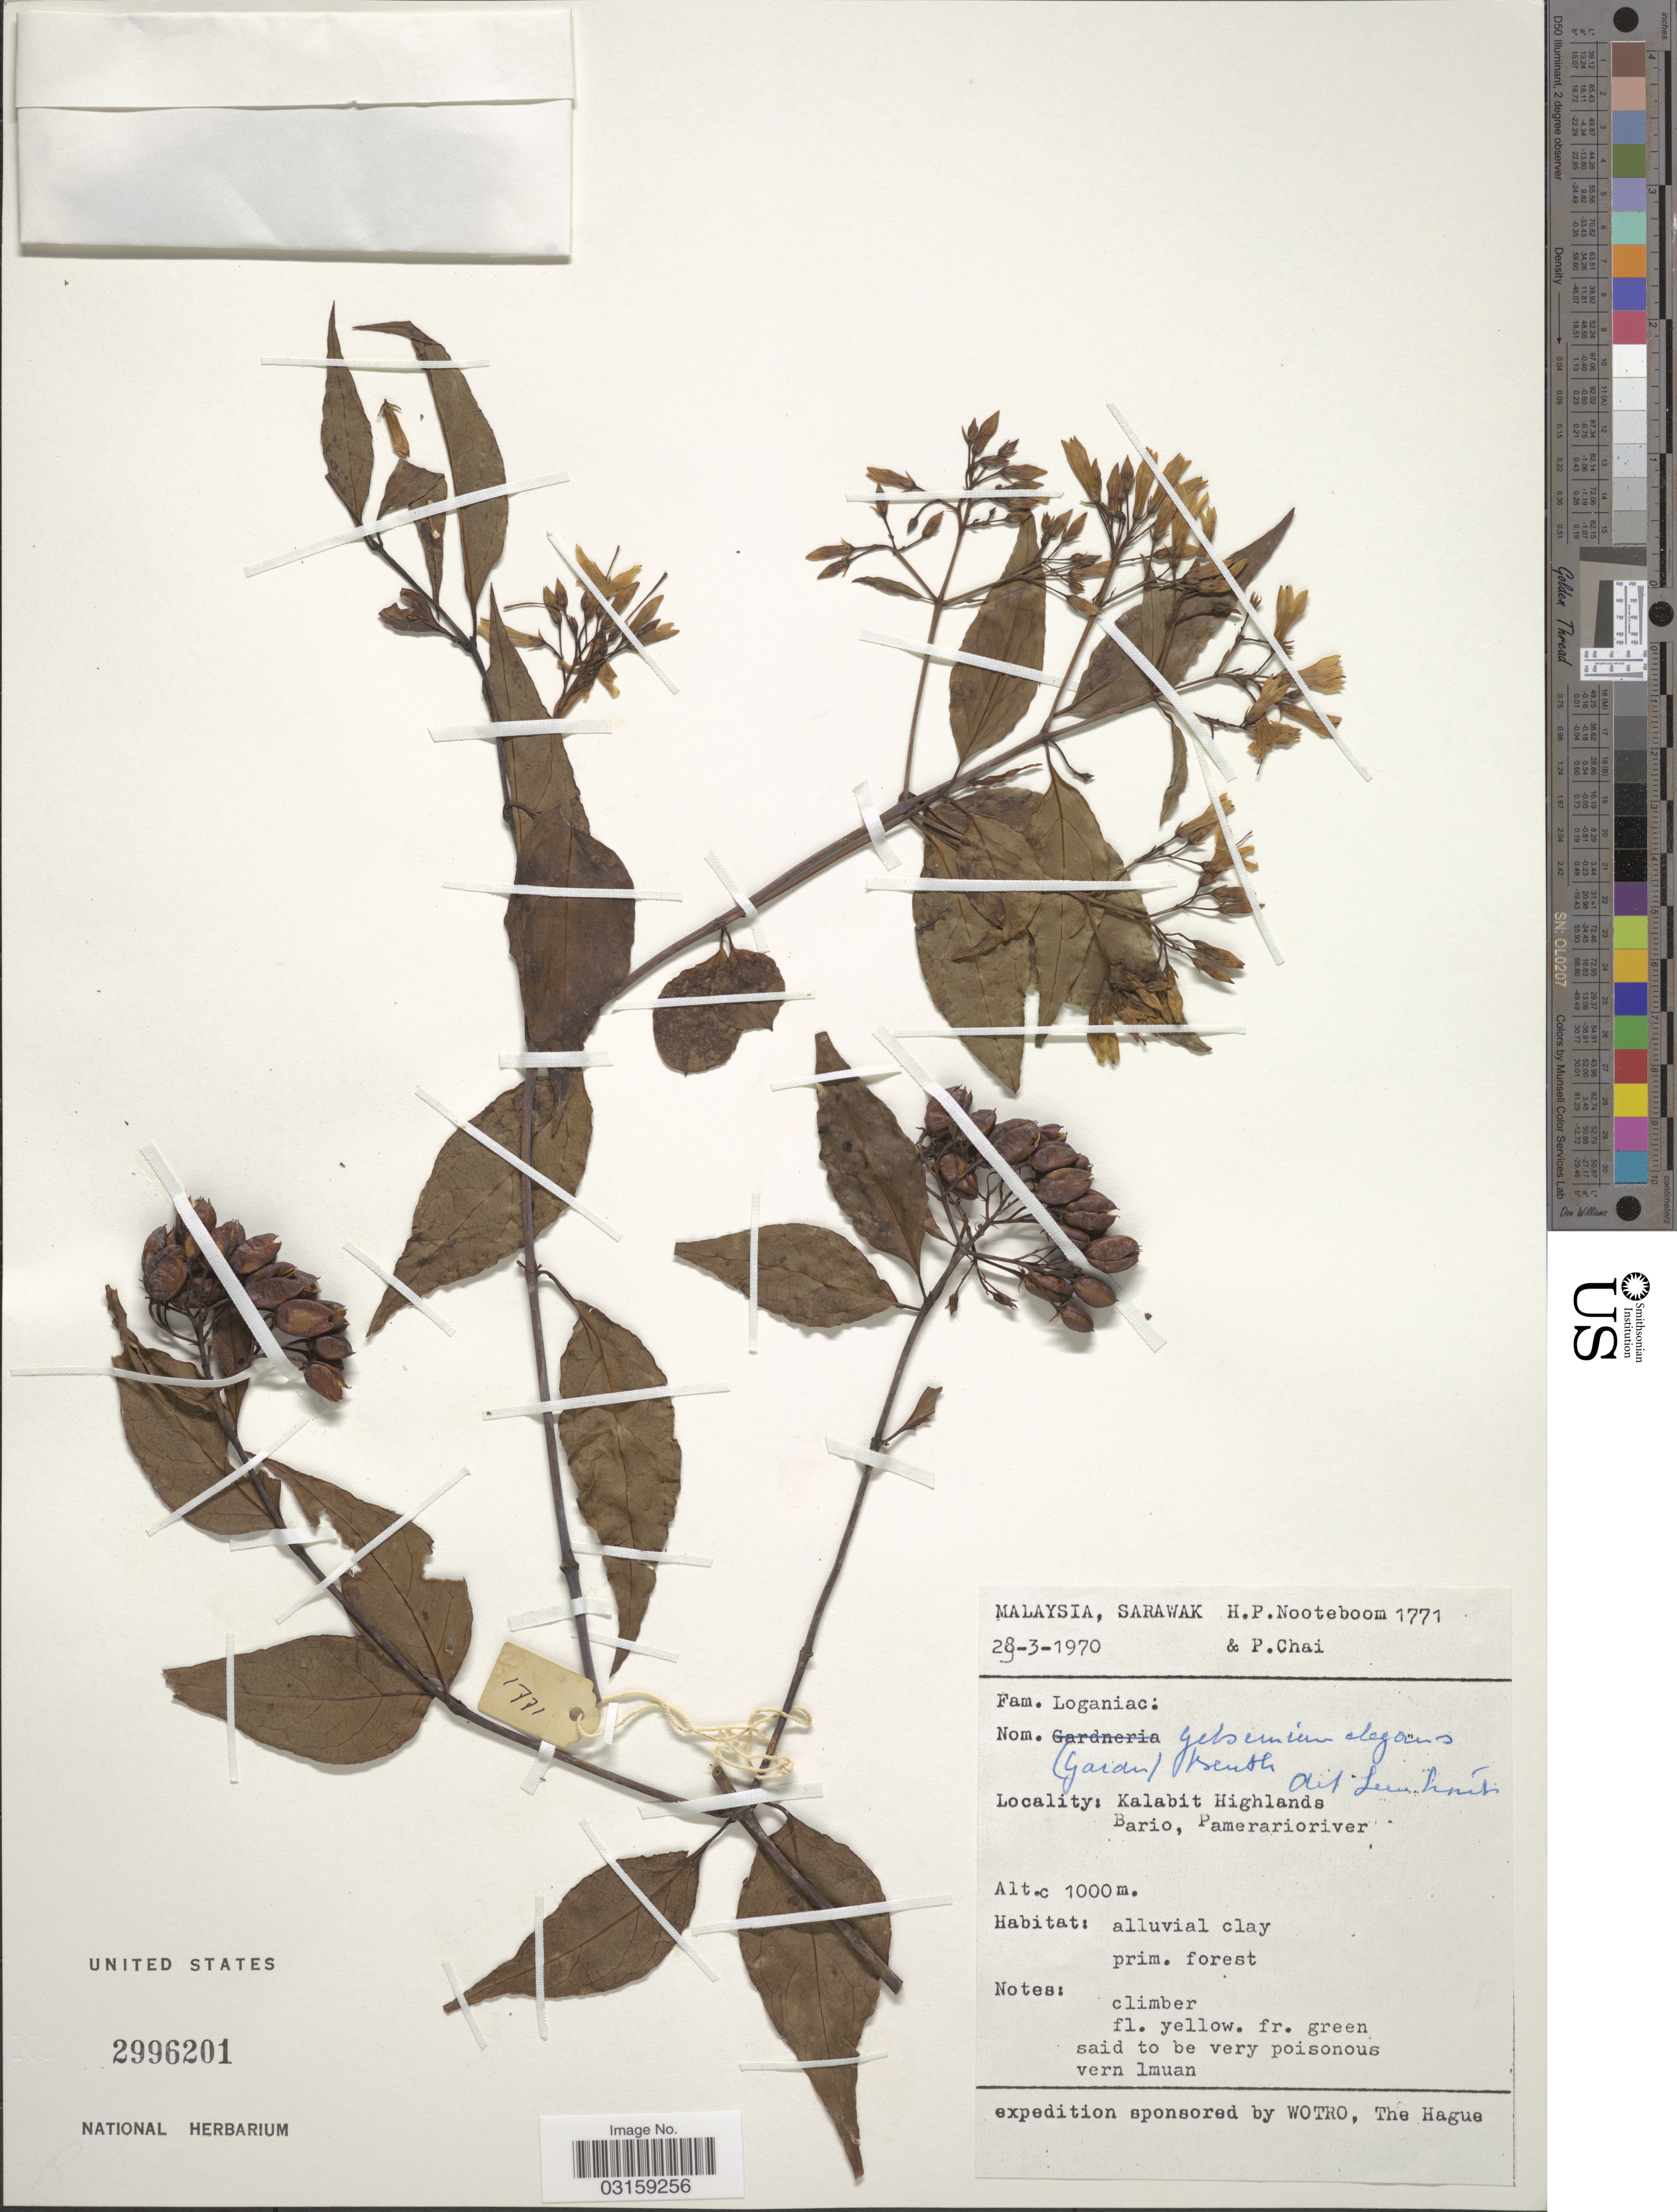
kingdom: Plantae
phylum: Tracheophyta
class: Magnoliopsida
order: Gentianales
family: Gelsemiaceae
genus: Gelsemium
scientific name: Gelsemium elegans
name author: (Gardner & Chapm.) Benth.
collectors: H. P. Nooteboom & P. Chai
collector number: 1771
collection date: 1970-03-28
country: Malaysia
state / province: Sarawak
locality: Kalabit Highlands. Bario, Pamerarioriver.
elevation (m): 1000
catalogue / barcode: US 2996201